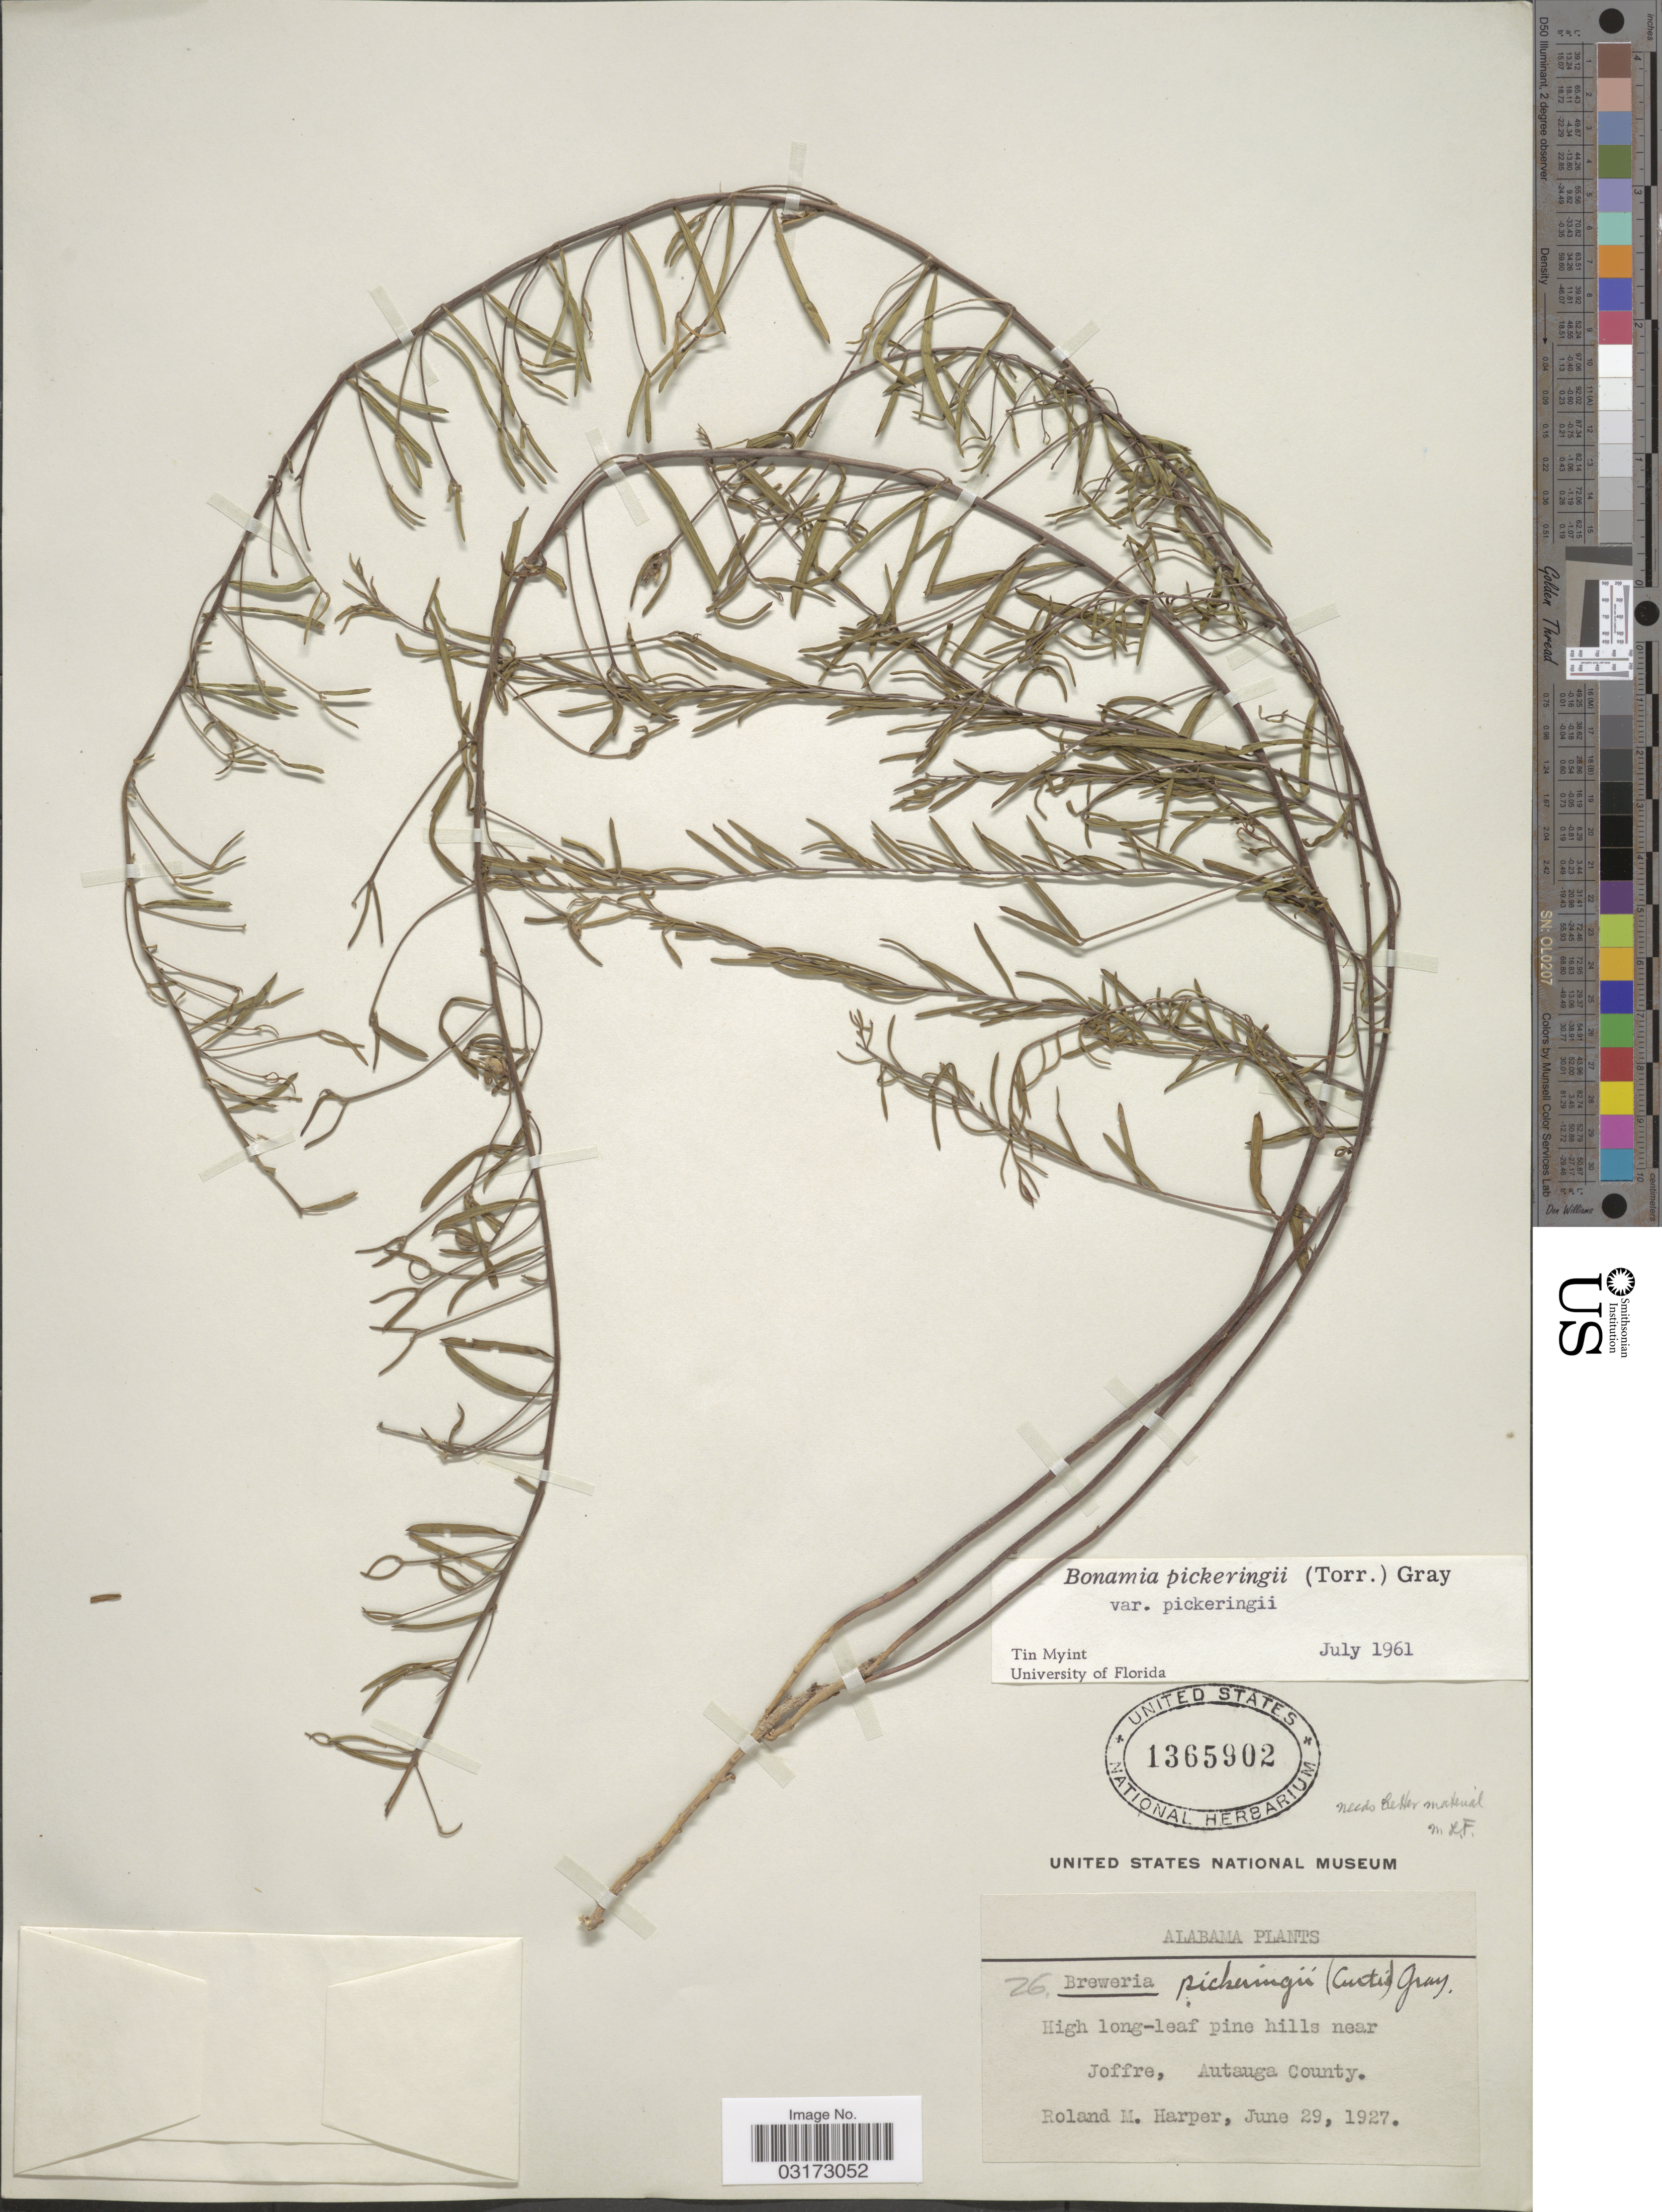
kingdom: Plantae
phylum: Tracheophyta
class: Magnoliopsida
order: Solanales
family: Convolvulaceae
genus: Stylisma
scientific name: Stylisma pickeringii var. pickeringii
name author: (Torr. ex M.A. Curtis) A. Gray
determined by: Strong, Mark T., (BOT), Smithsonian Institution - National Museum of Natural History (UNITED STATES)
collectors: R. M. Harper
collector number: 26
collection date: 1927-06-29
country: United States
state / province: Alabama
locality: Near Joffre, Autauga County.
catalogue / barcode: US 1365902